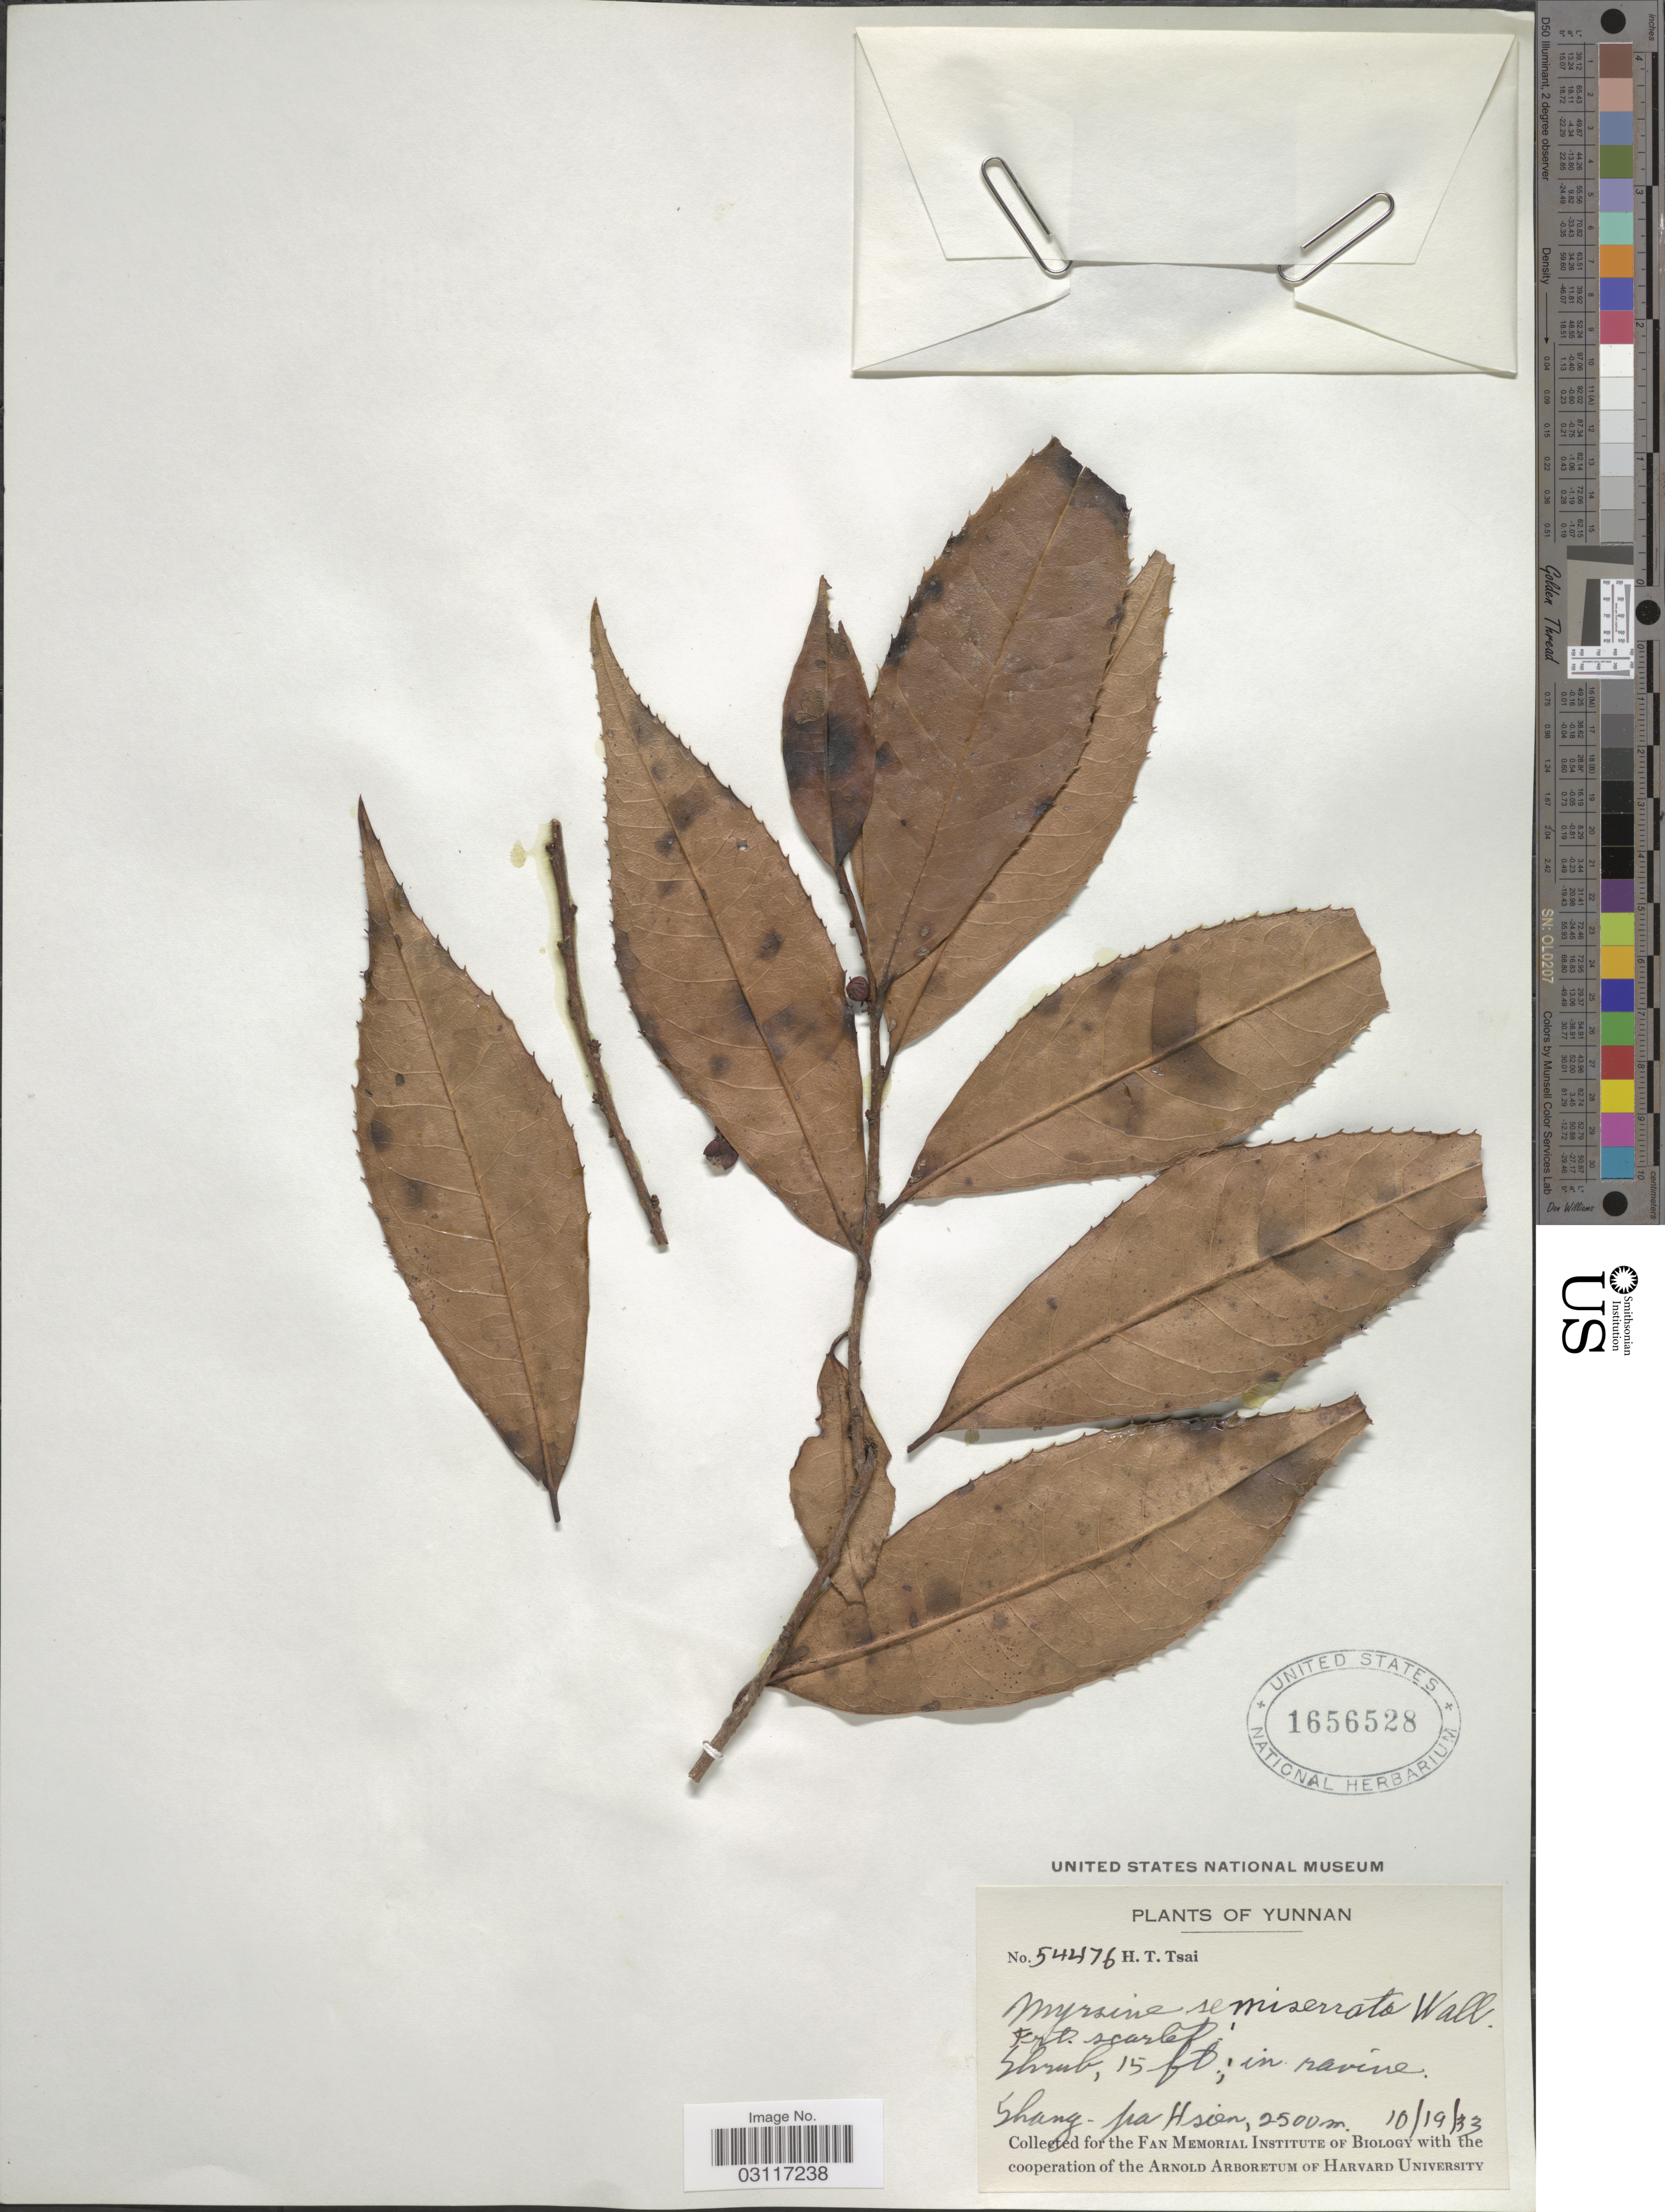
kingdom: Plantae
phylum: Tracheophyta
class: Magnoliopsida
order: Ericales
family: Primulaceae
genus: Myrsine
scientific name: Myrsine semiserrata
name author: Wall.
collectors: H. Tsai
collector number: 54476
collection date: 1933-10-19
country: China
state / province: Yunnan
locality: Shang-pa Hsien.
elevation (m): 2500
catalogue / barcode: US 1656528